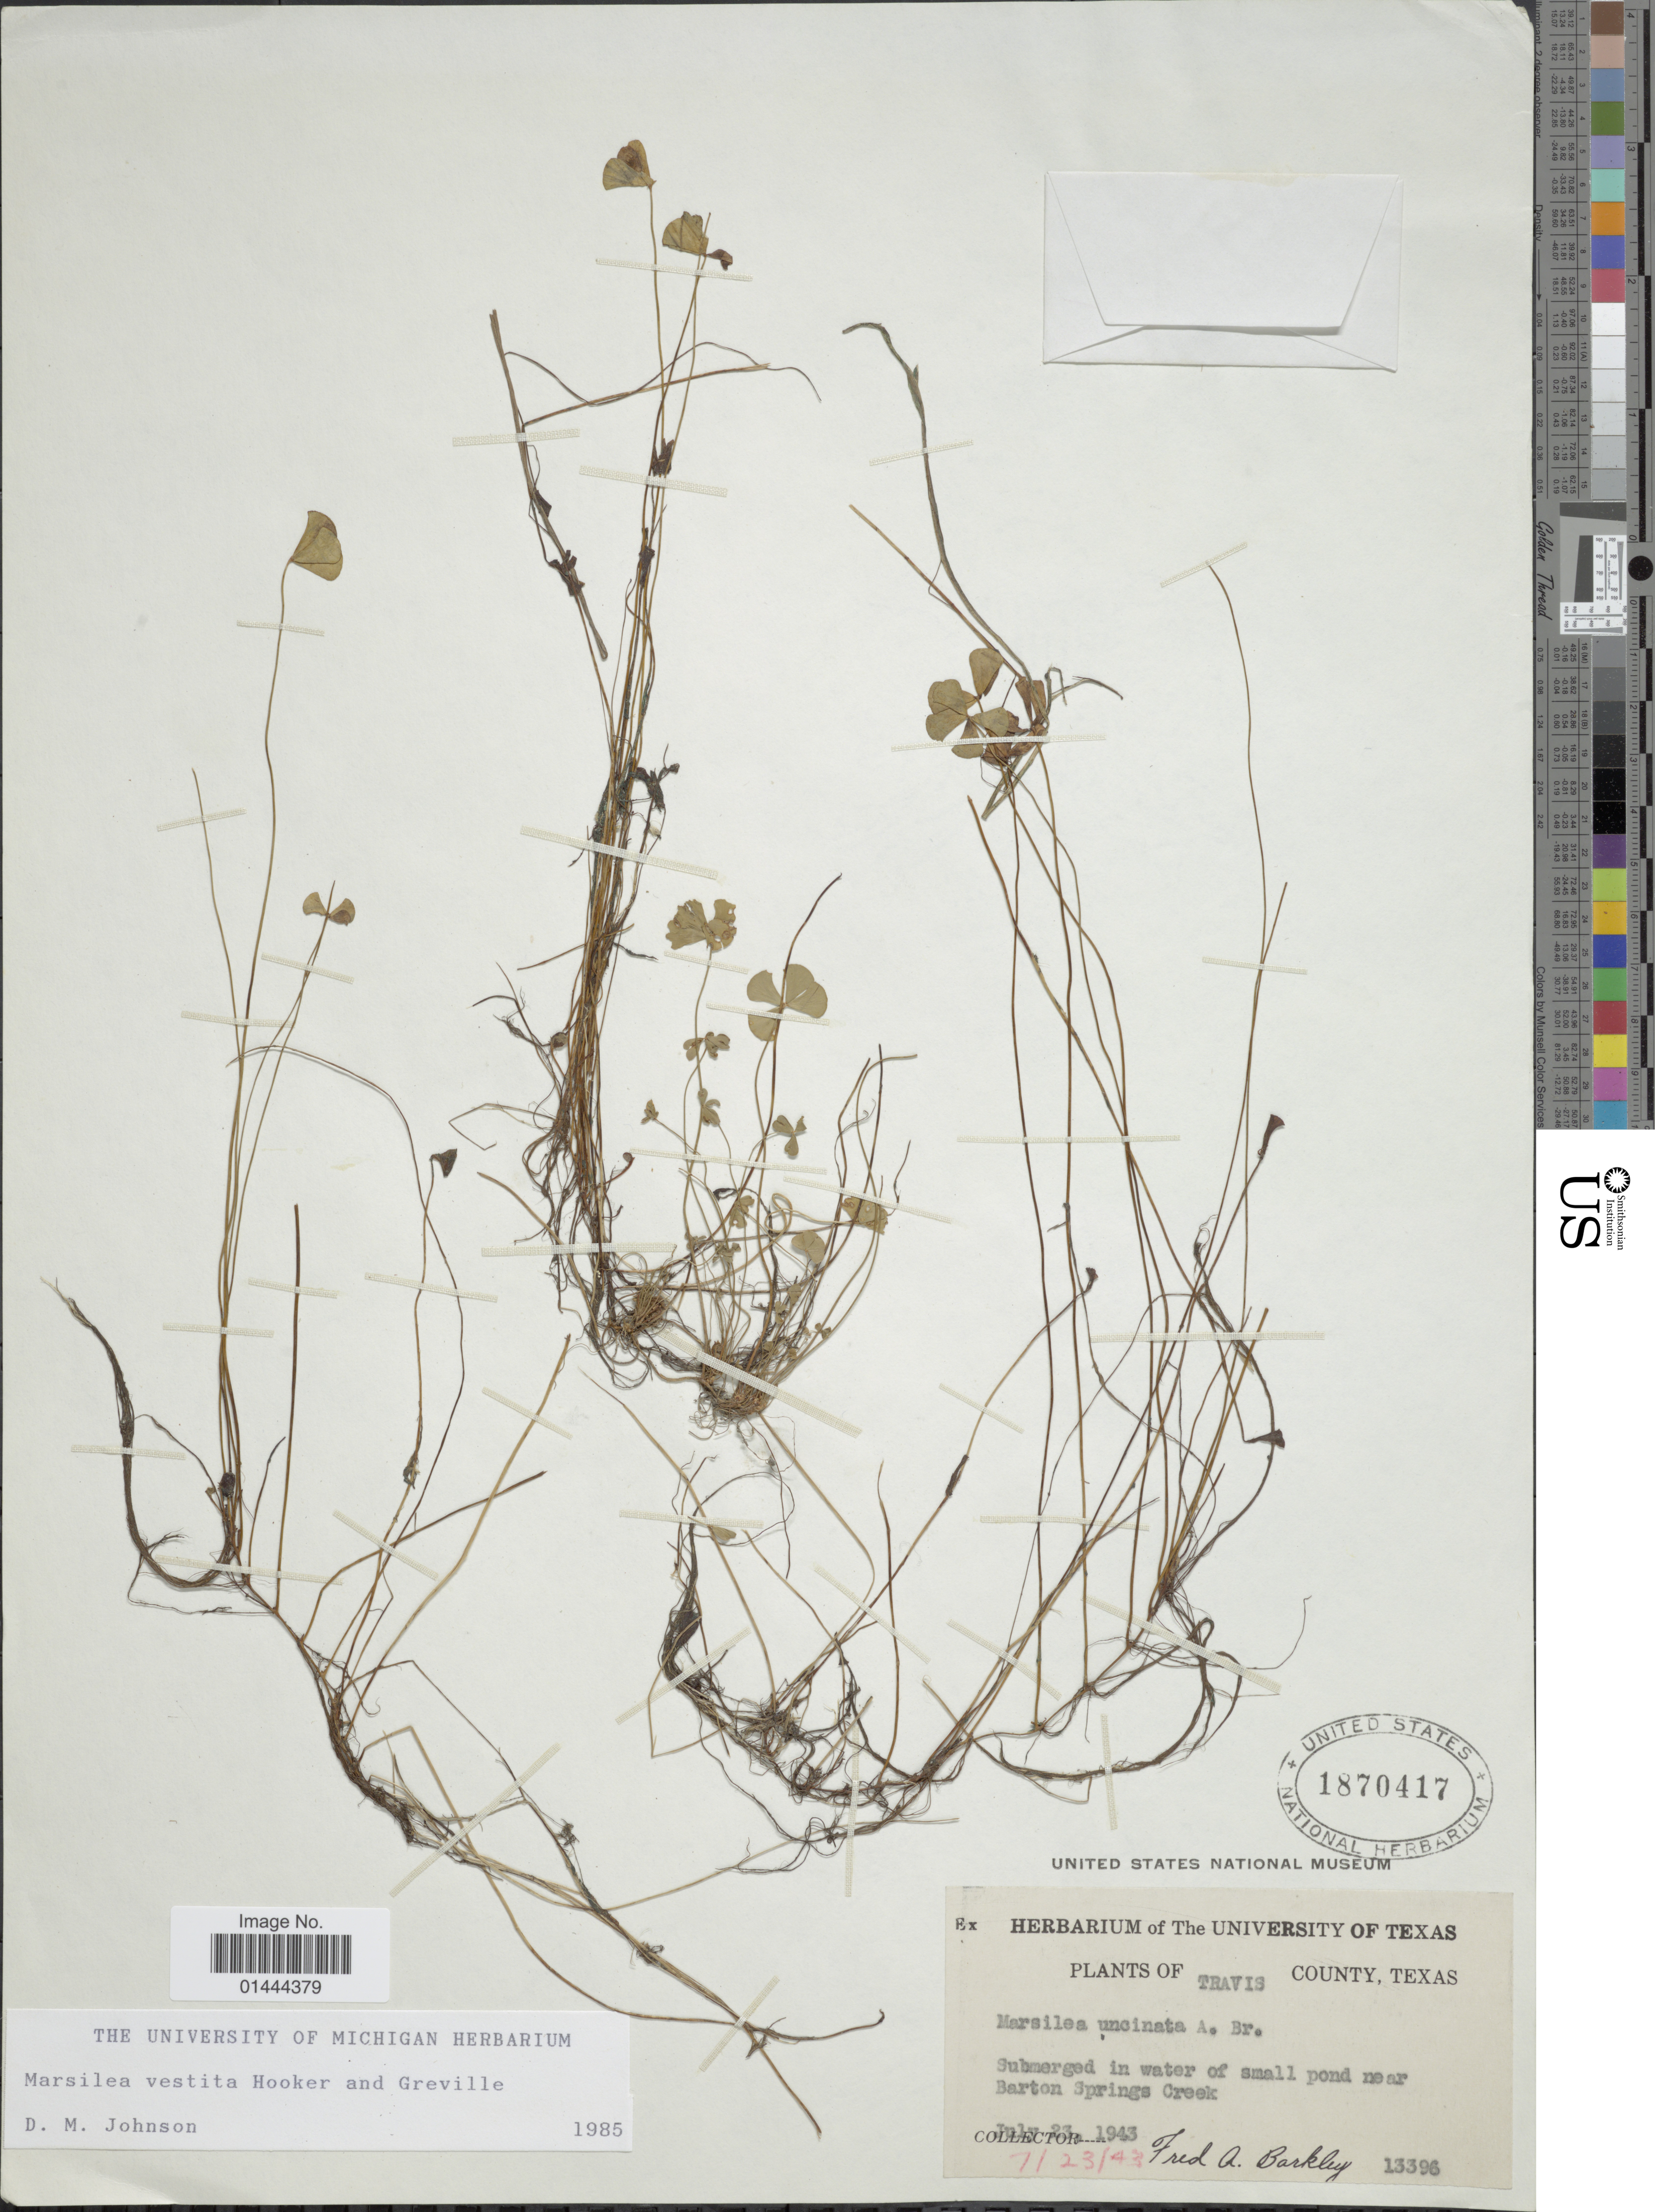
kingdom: Plantae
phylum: Tracheophyta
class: Polypodiopsida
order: Salviniales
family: Marsileaceae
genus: Marsilea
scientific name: Marsilea vestita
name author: Hook. & Grev.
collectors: F. A. Barkley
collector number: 13396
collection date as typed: Transcribed d/m/y: 23/7/43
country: United States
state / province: Texas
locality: Travis County, submerged in water of small pond near Barton Springs Creek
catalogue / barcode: US 1870417